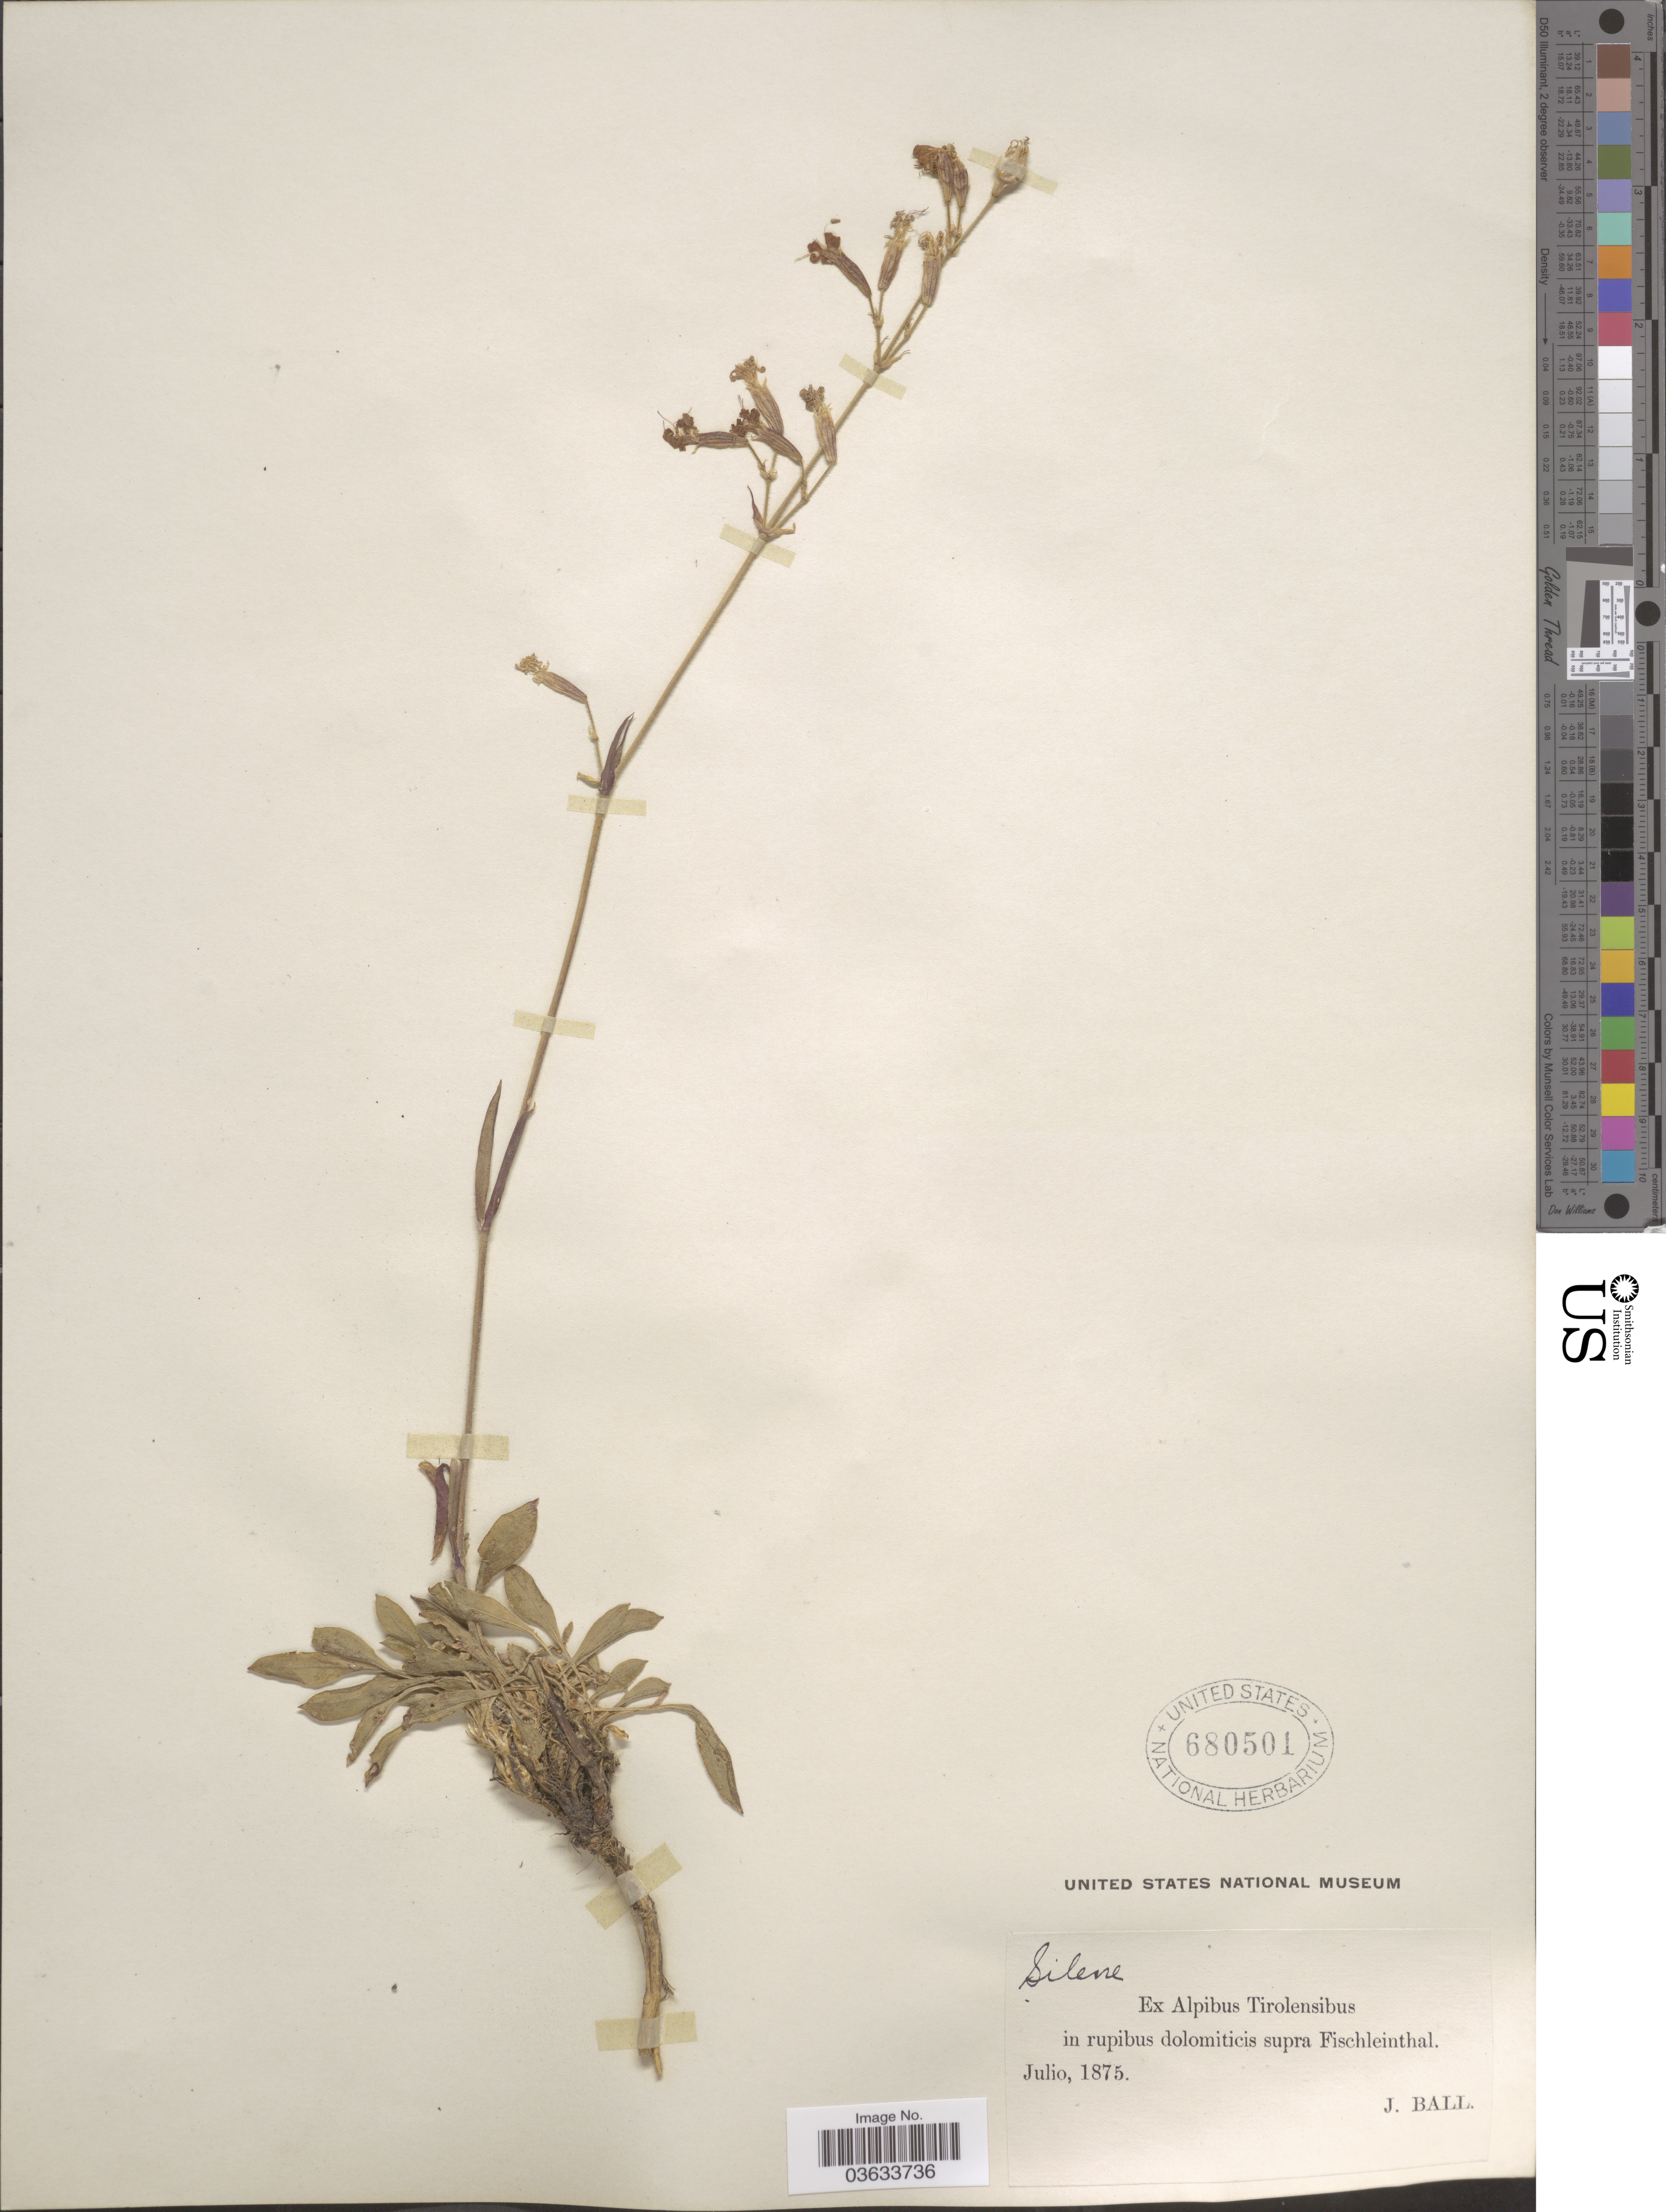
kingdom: Plantae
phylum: Tracheophyta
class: Magnoliopsida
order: Caryophyllales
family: Caryophyllaceae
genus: Silene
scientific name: Silene nutans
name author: L.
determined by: Du Pasquier, P.-E.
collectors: J. Ball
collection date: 1875-07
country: Italy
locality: Ex Alpibus Tirolensibus in rupibus dolomiticis supra Fischleinthal.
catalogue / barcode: US 680501